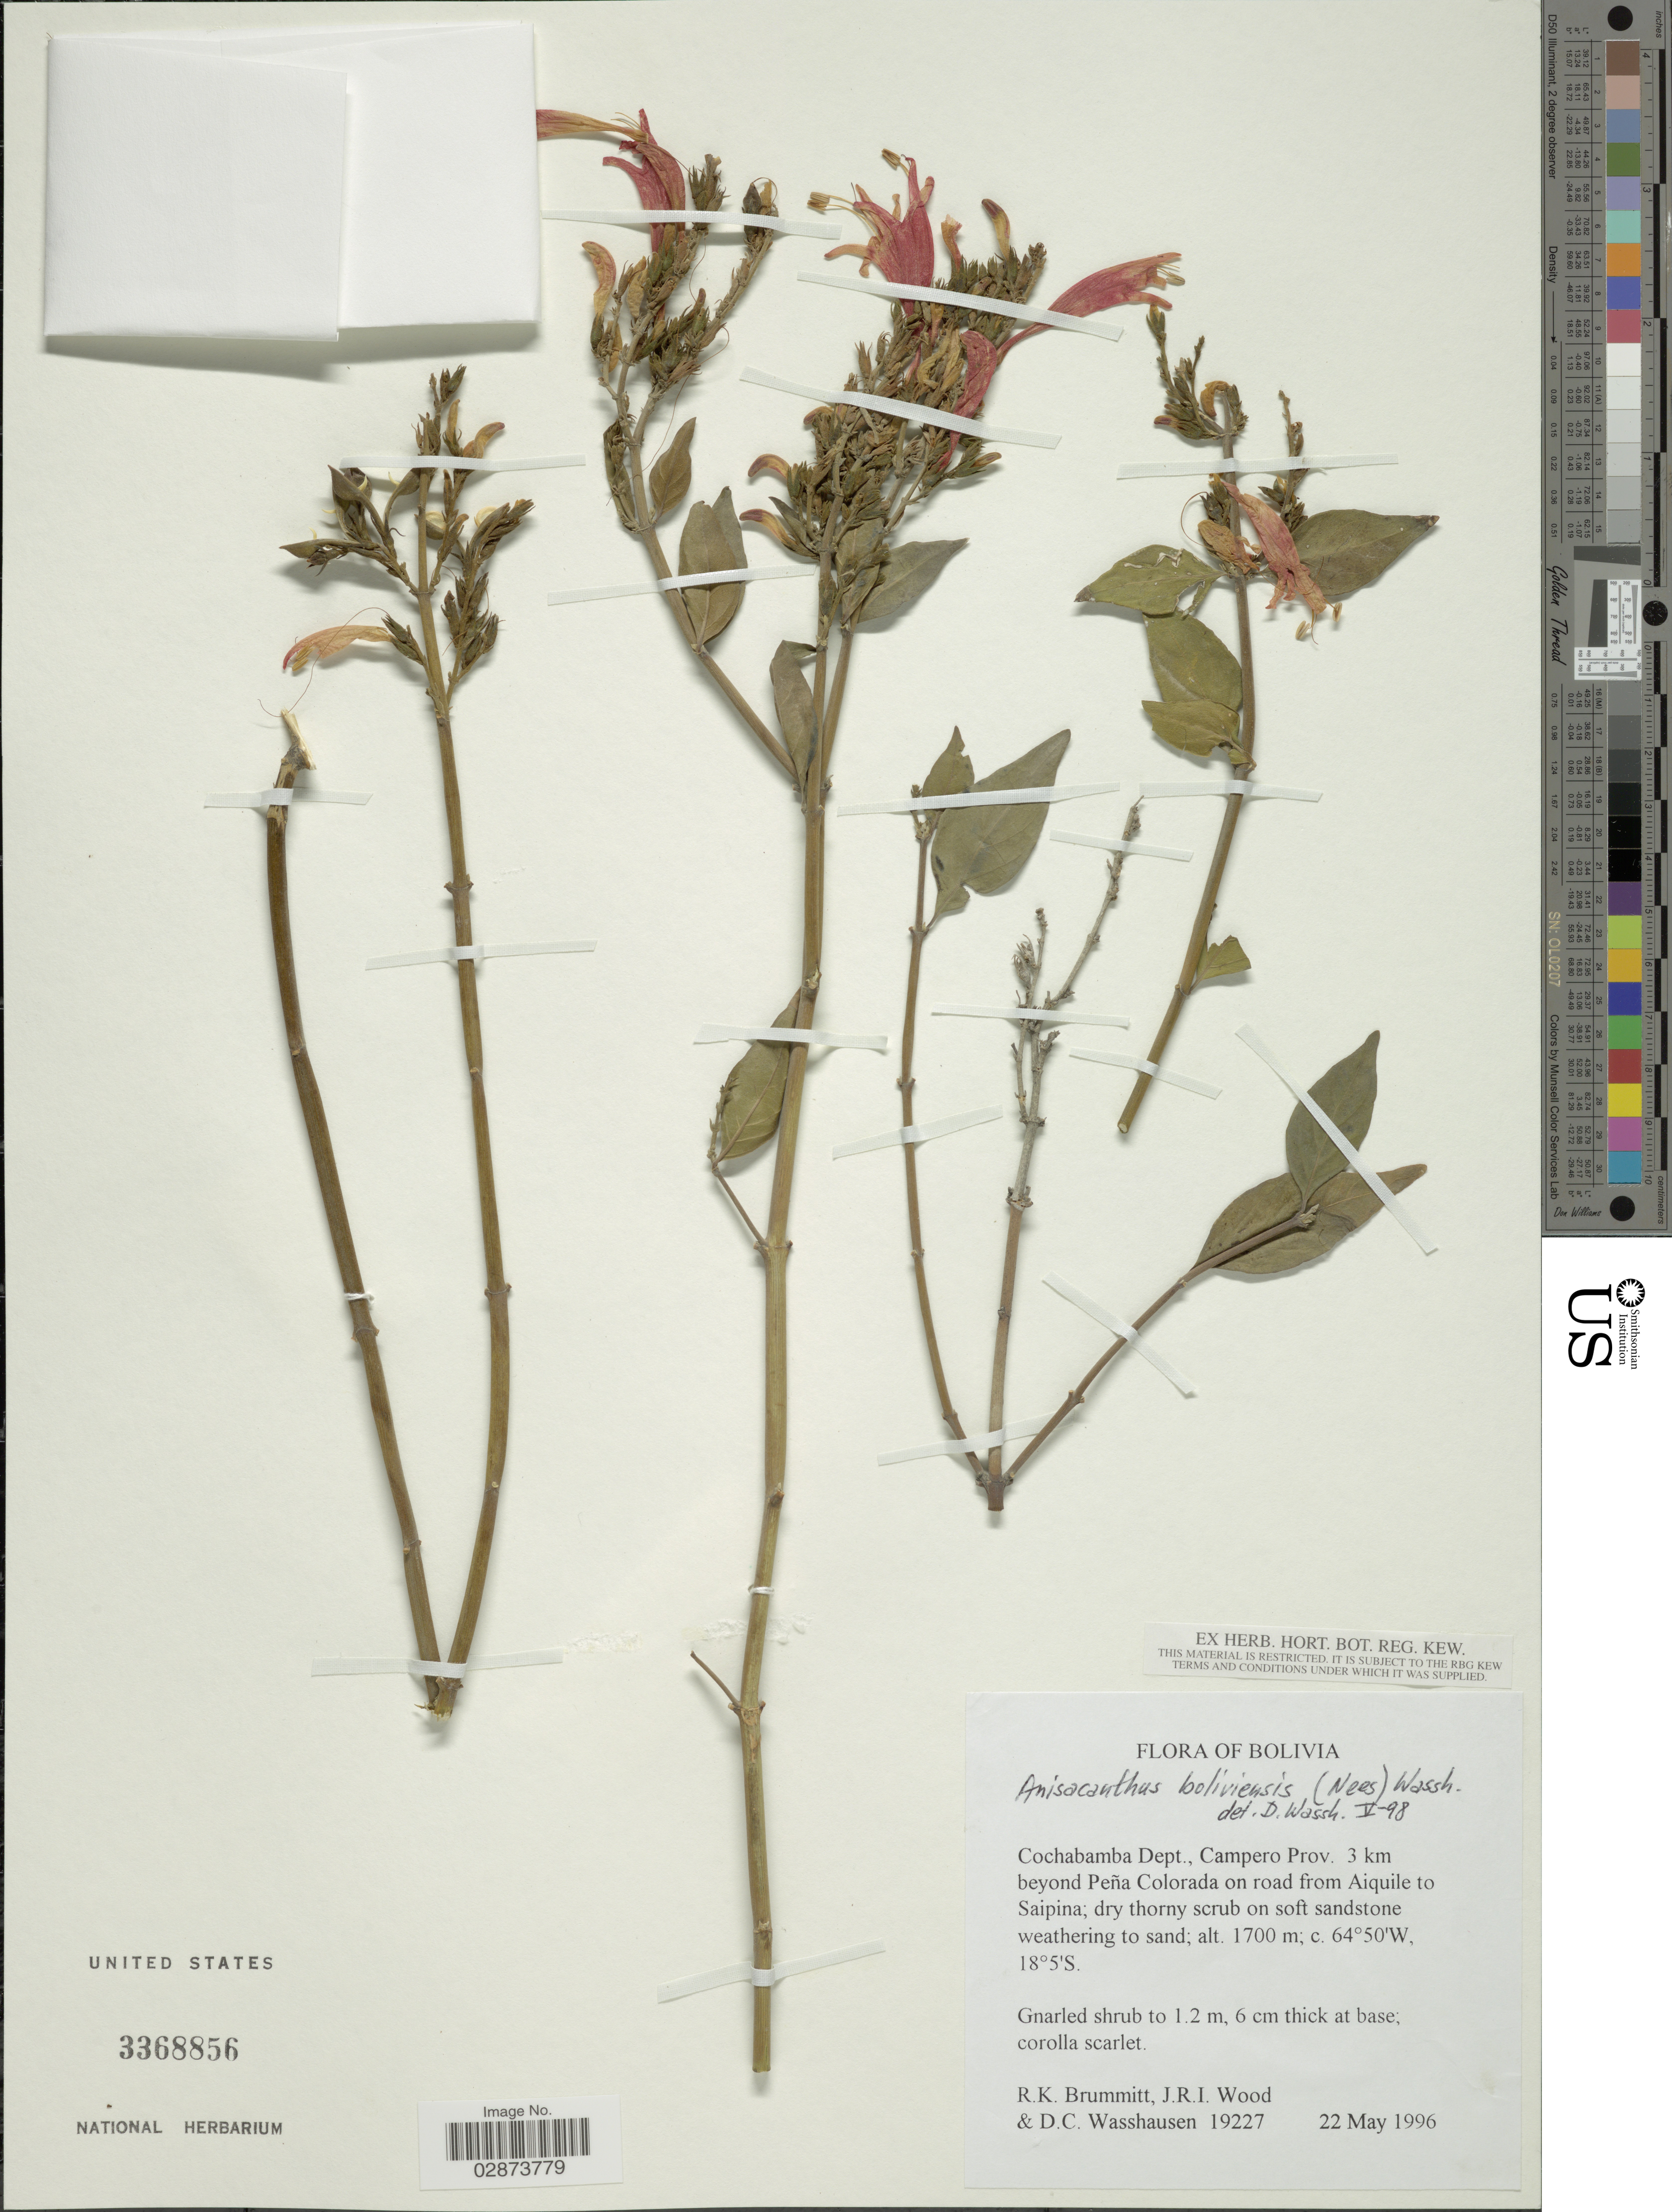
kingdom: Plantae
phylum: Tracheophyta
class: Magnoliopsida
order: Lamiales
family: Acanthaceae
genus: Thyrsacanthus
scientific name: Thyrsacanthus boliviensis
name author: (Nees) A.L.A. Côrtes & Rapini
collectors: R. K. Brummitt, J. R. I. Wood & D. C. Wasshausen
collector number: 19227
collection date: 1996-05-22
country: Bolivia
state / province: Cochabamba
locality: Cochabamba Dept., Campero Prov. 3 km beyond Peña Colorado on road from Aiquile to Saipina.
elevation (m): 1700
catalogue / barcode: US 3368856